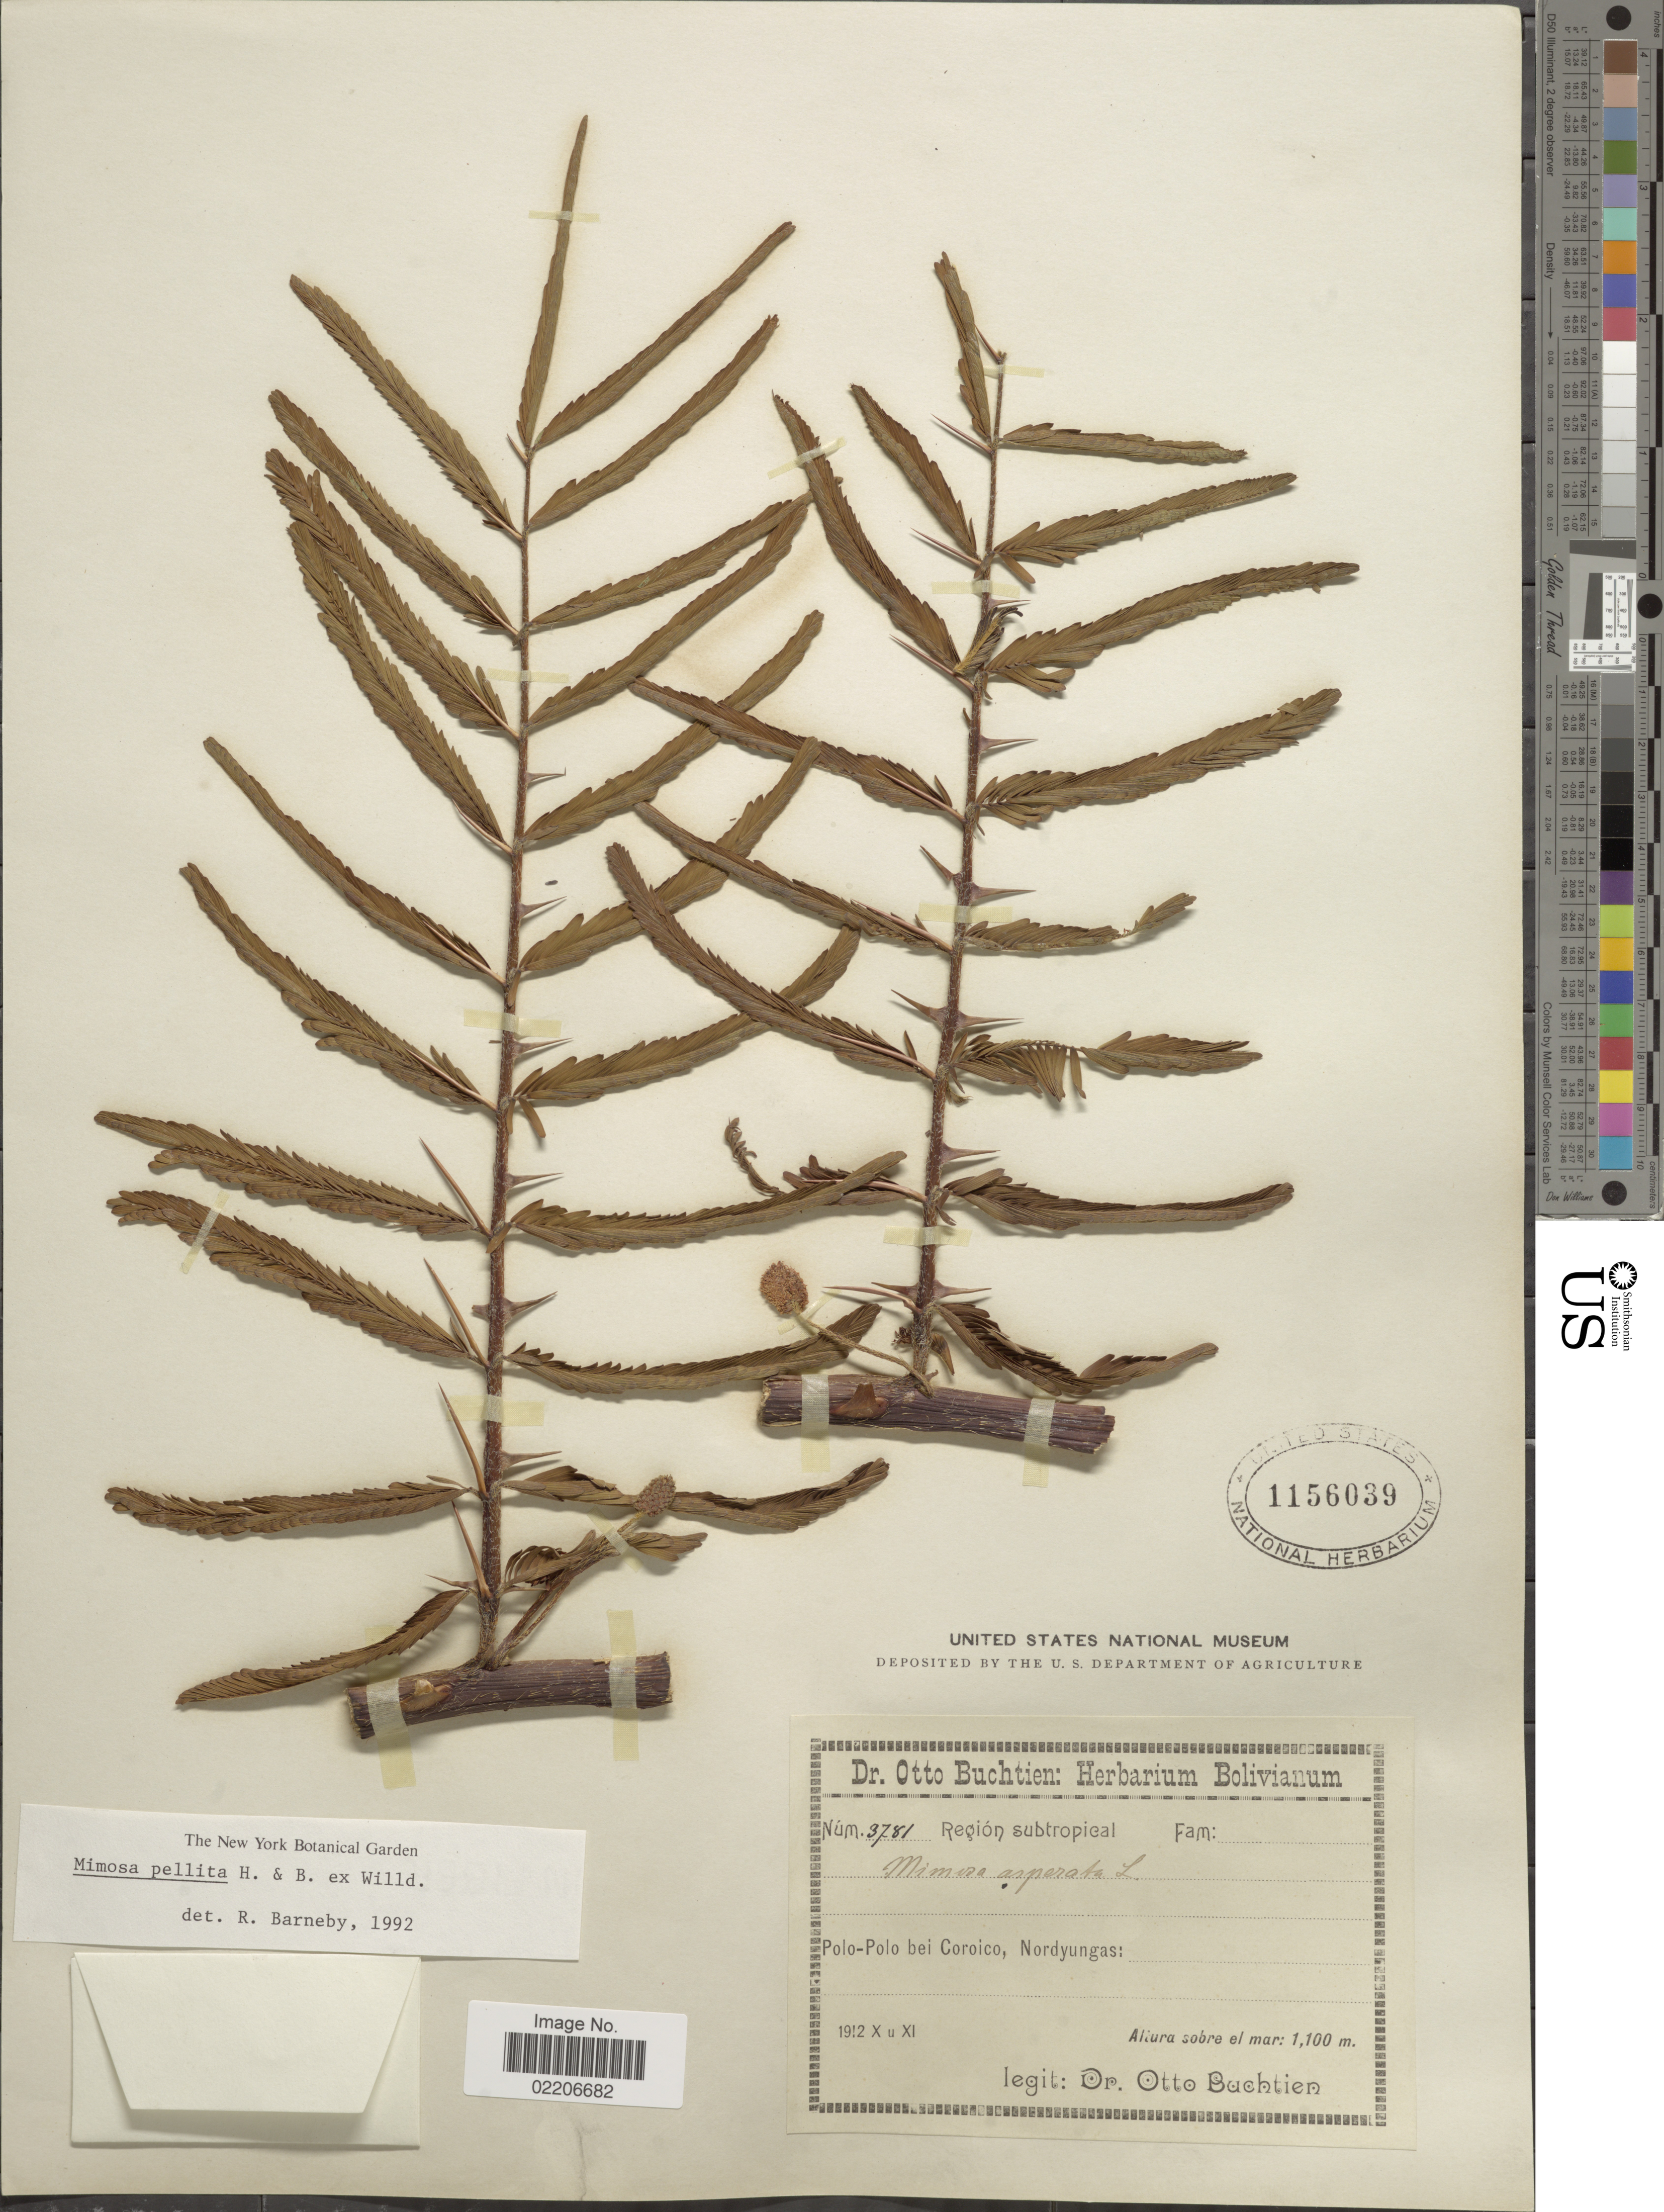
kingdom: Plantae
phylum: Tracheophyta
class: Magnoliopsida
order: Fabales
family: Fabaceae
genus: Mimosa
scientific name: Mimosa pellita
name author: Humb. & Bonpl. ex Willd.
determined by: Barneby, Rupert C., (NY)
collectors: O. Buchtien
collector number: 3781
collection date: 1912-10/1912-11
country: Bolivia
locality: Polo-Polo bei Coroico, Nordyungas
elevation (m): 1100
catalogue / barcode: US 1156039